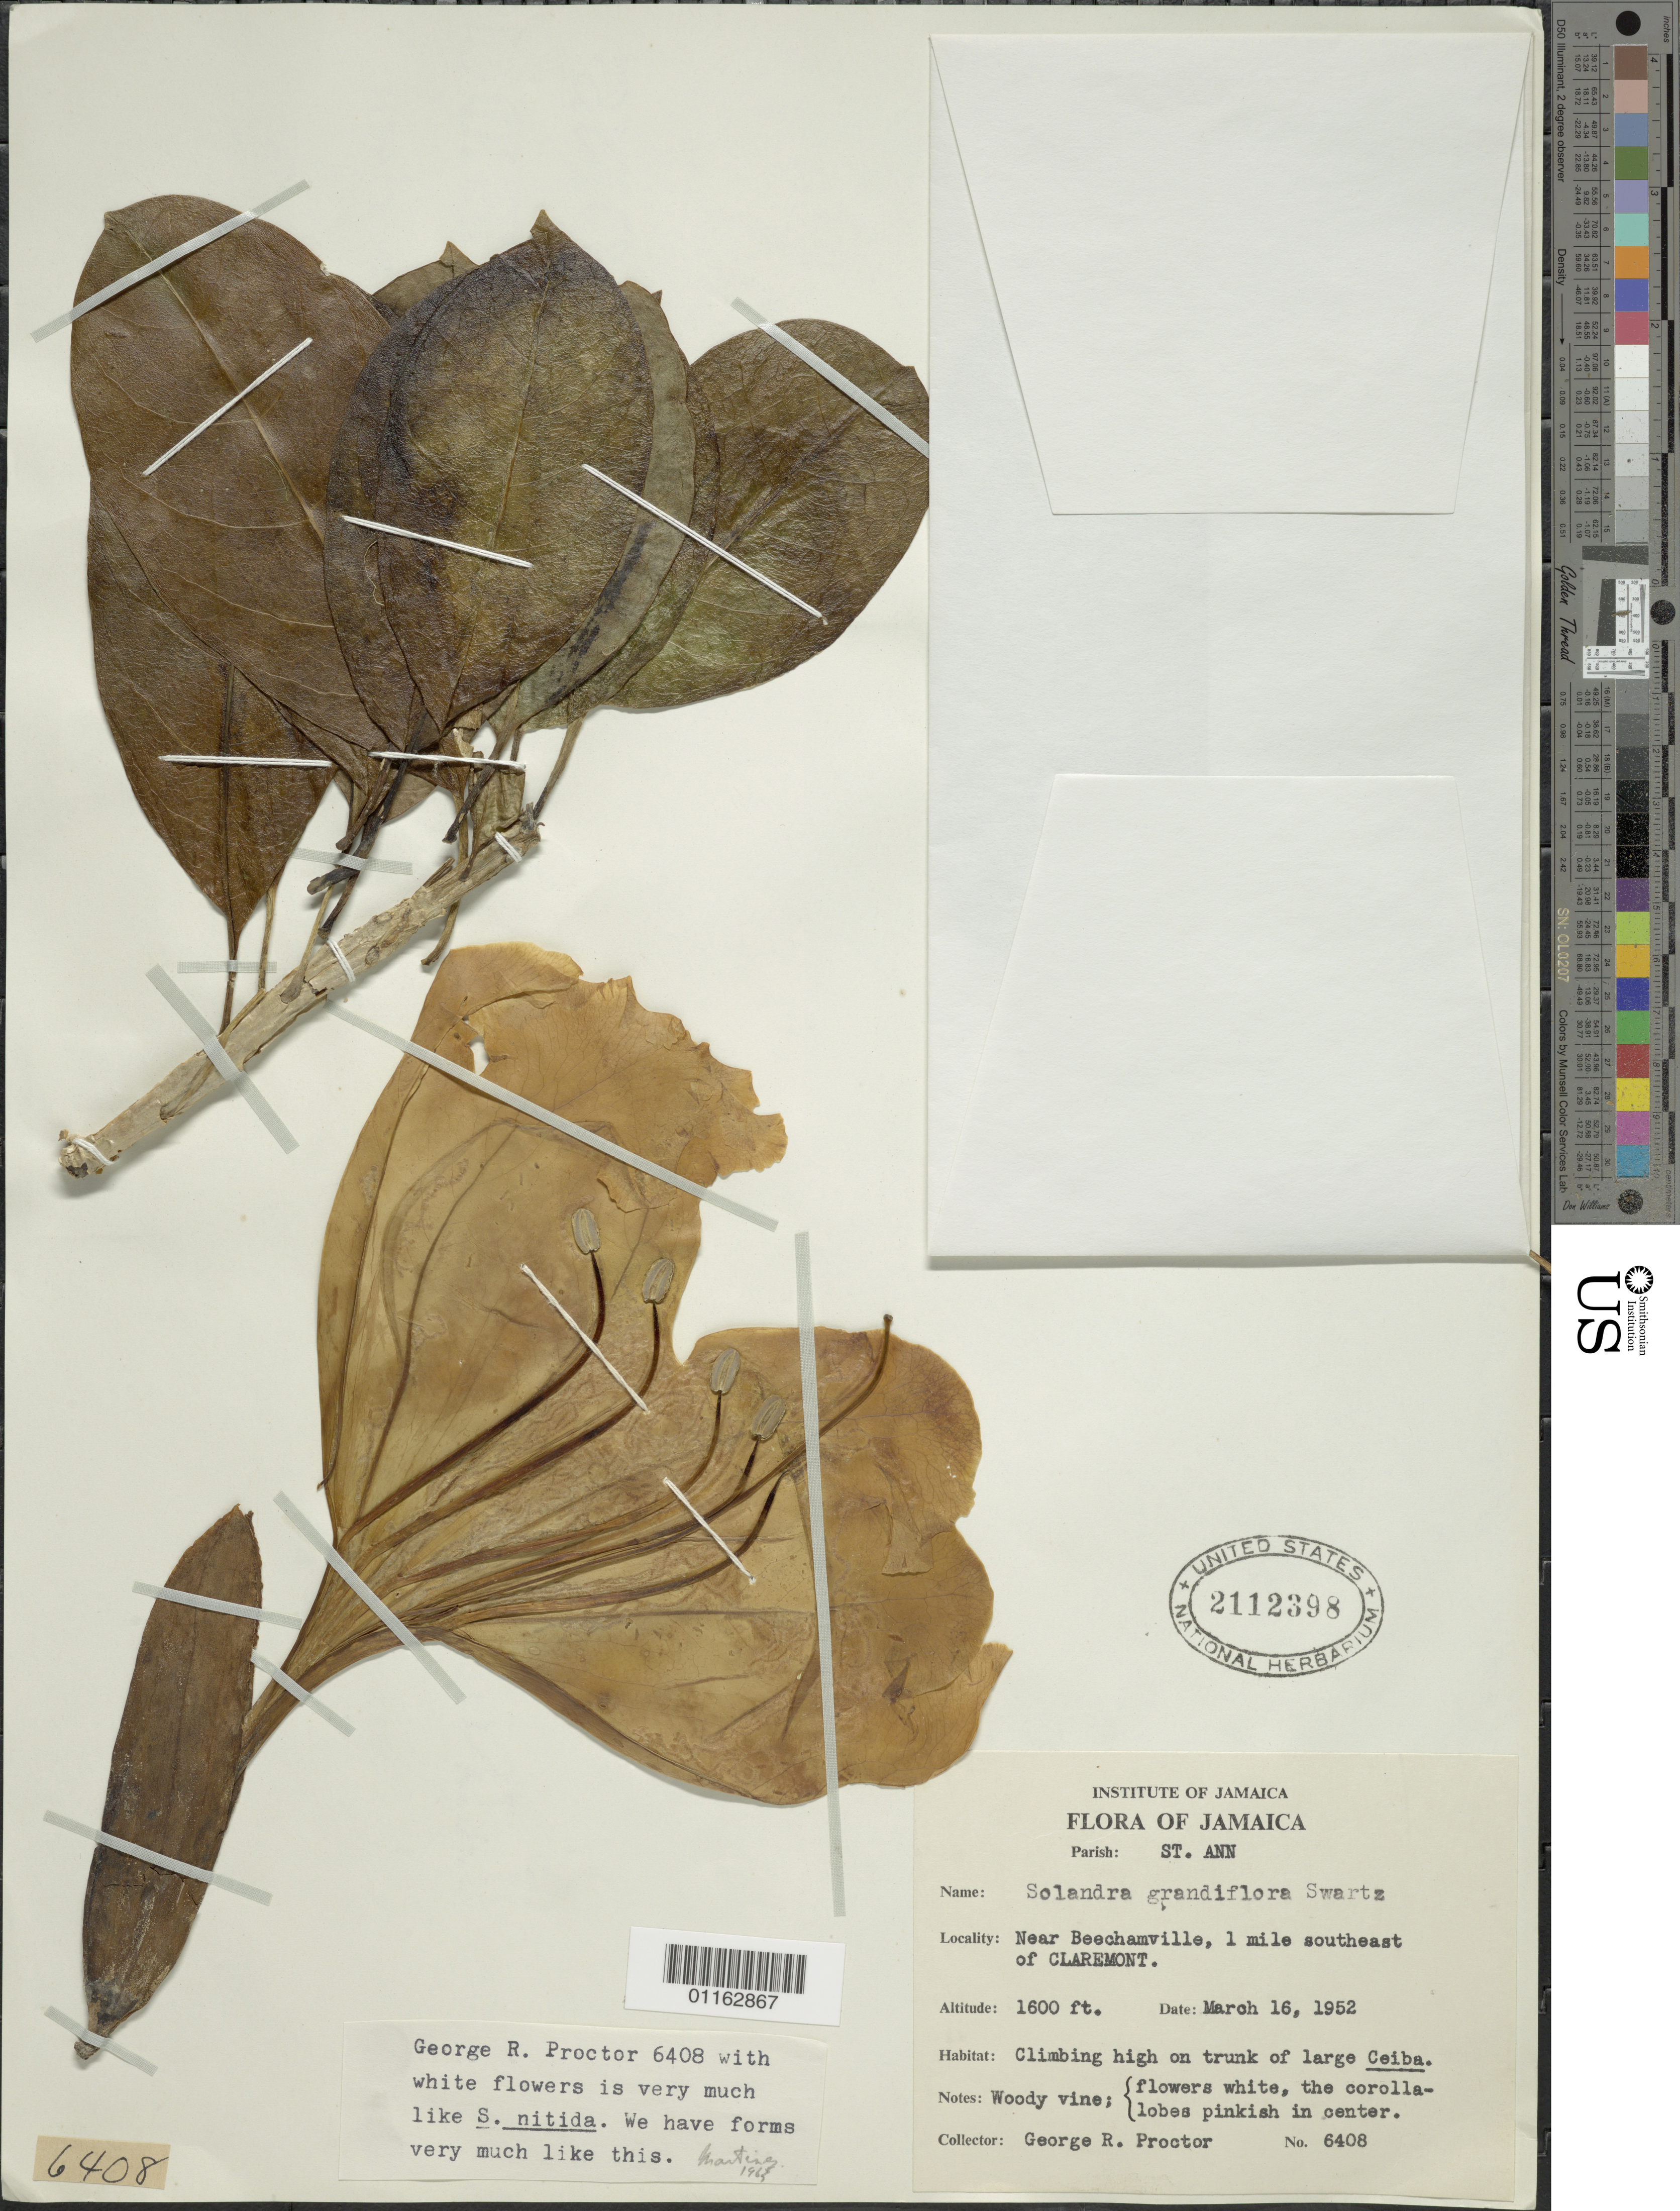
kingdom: Plantae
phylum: Tracheophyta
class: Magnoliopsida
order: Solanales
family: Solanaceae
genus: Solandra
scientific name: Solandra grandiflora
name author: Sw.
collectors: G. R. Proctor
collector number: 6408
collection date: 1952-03-16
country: Jamaica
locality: Parish: St. Ann. Near Beechamville, 1 mile southeast of Claremont.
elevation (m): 488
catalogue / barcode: US 2112398